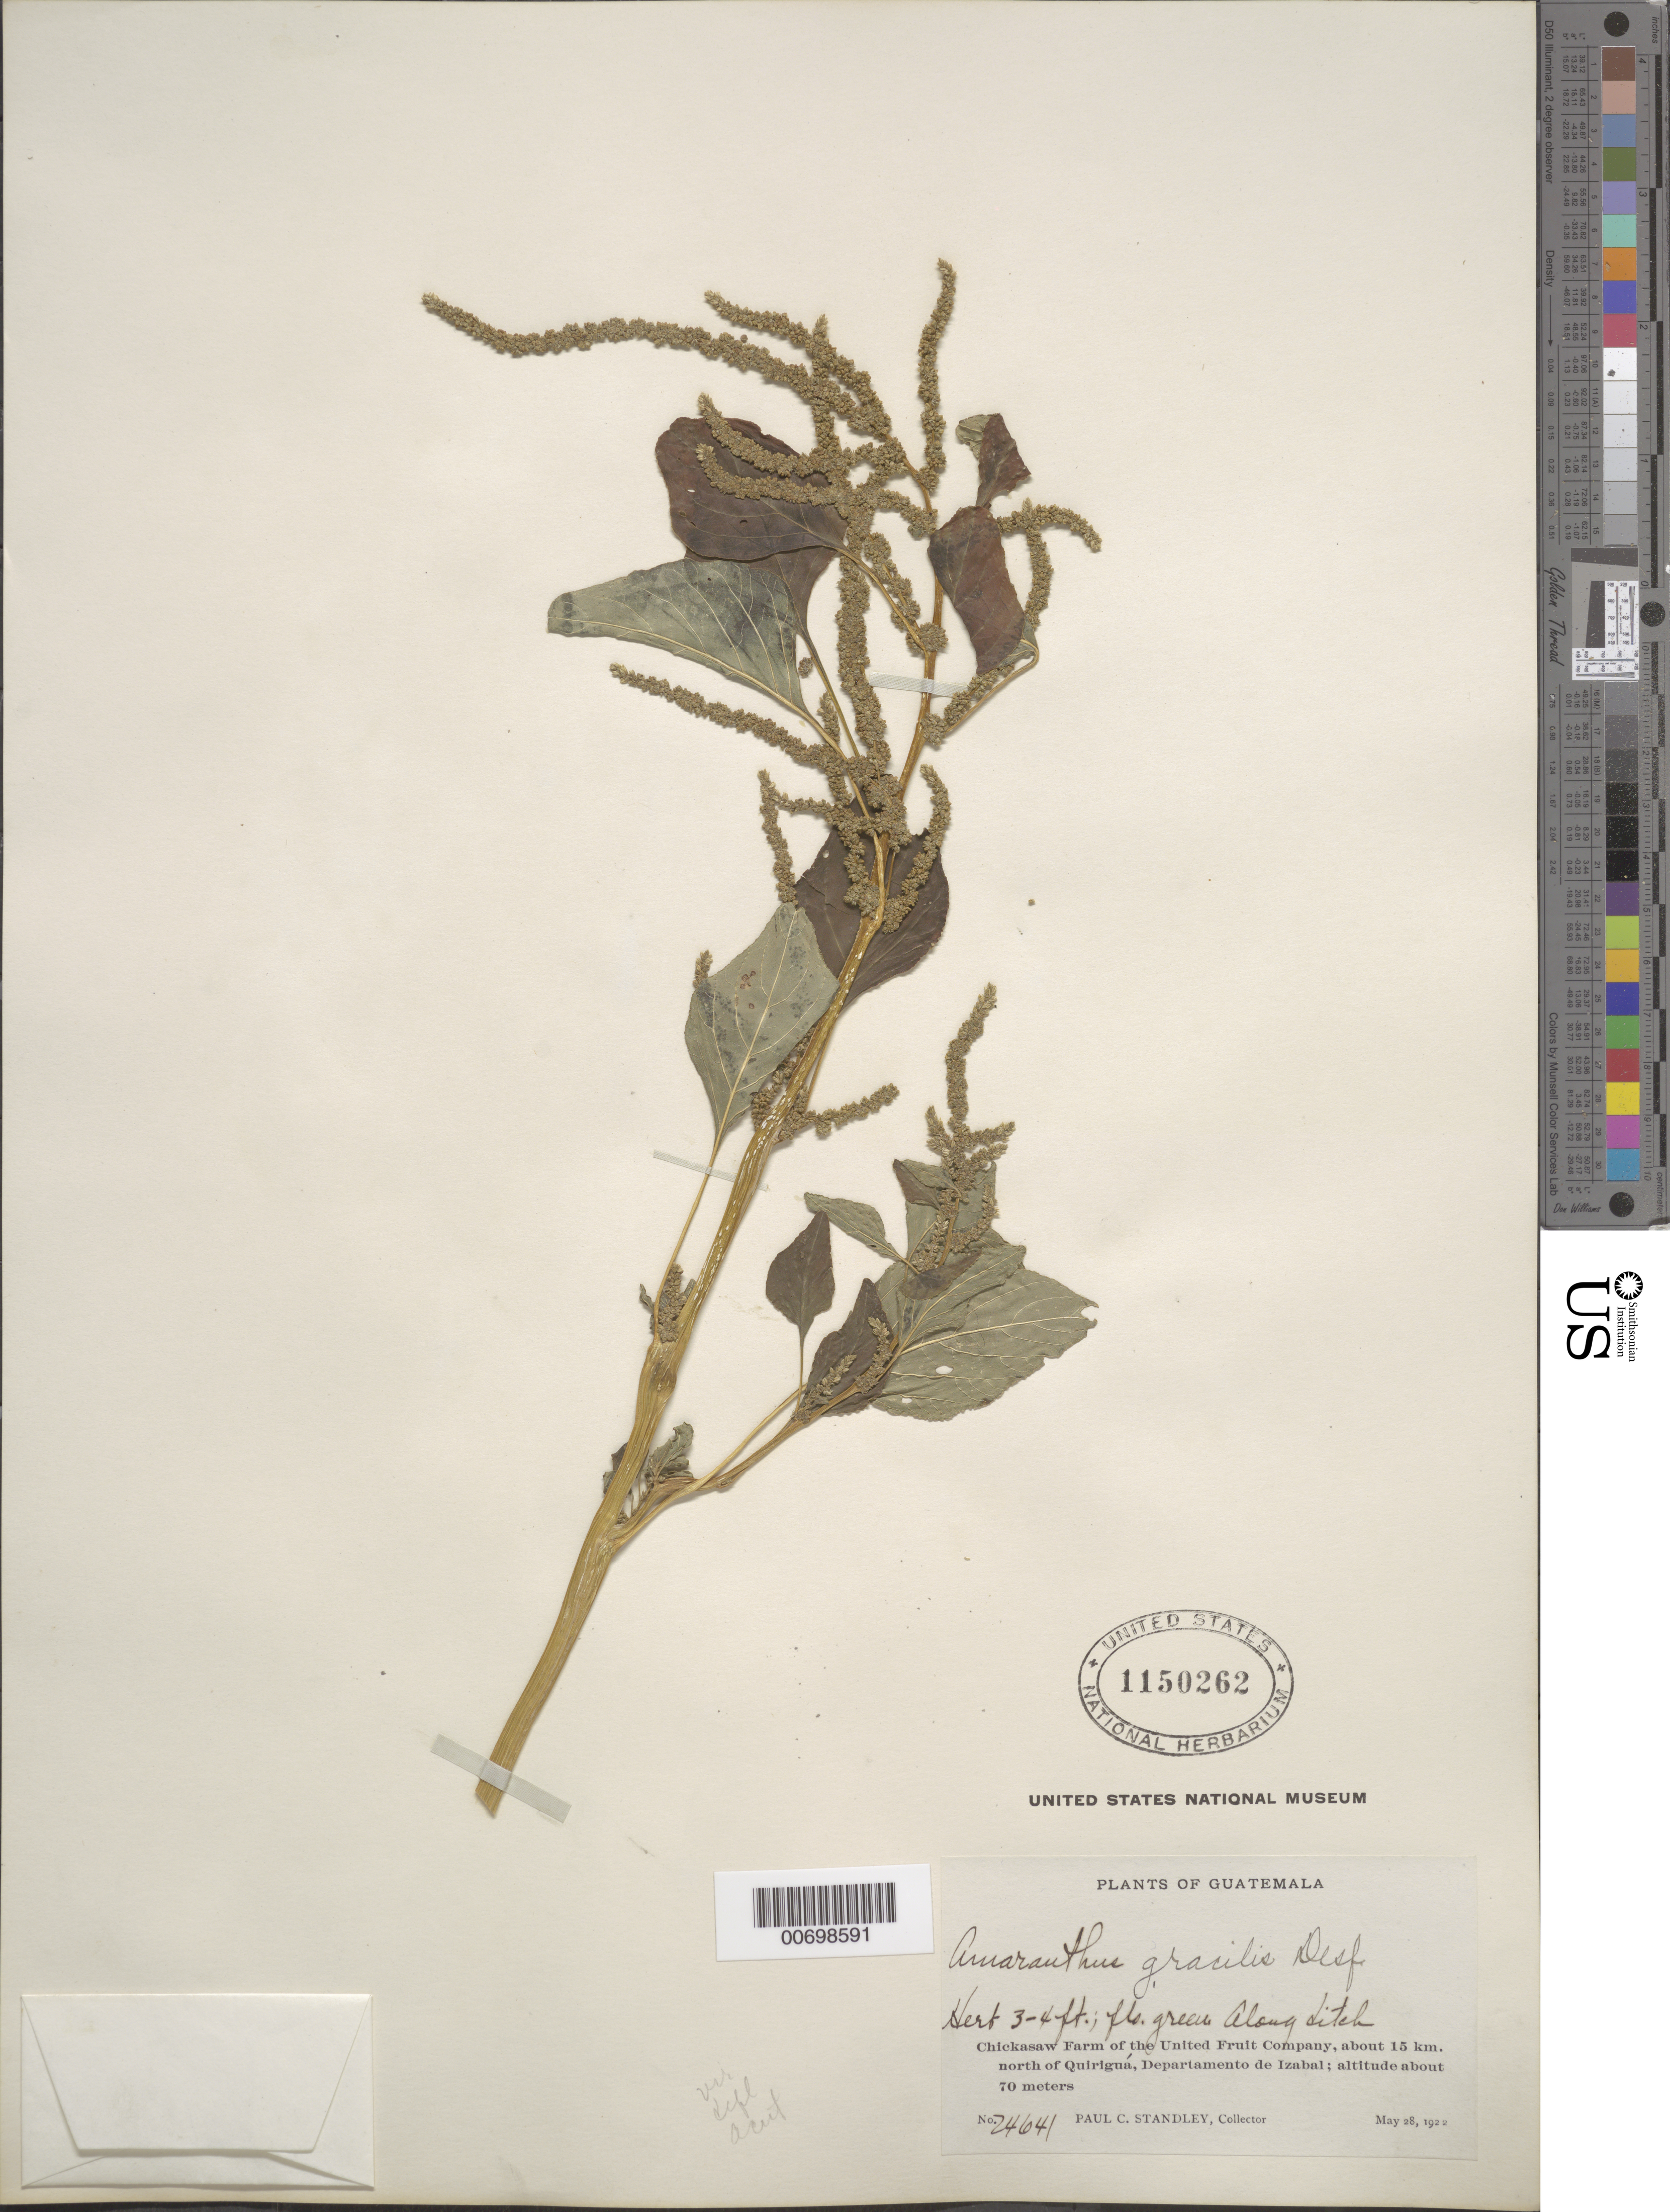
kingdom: Plantae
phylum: Tracheophyta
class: Magnoliopsida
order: Caryophyllales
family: Amaranthaceae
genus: Amaranthus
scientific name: Amaranthus gracilis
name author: Desf. ex Poir.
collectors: P. C. Standley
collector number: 24641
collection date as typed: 28 May 1922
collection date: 1922-05-28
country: Guatemala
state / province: Izabal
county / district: Quirigua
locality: Chickasaw farm of the United Fruit Company, about 15 km. N of Quirigua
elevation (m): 70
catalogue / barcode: US 1150262